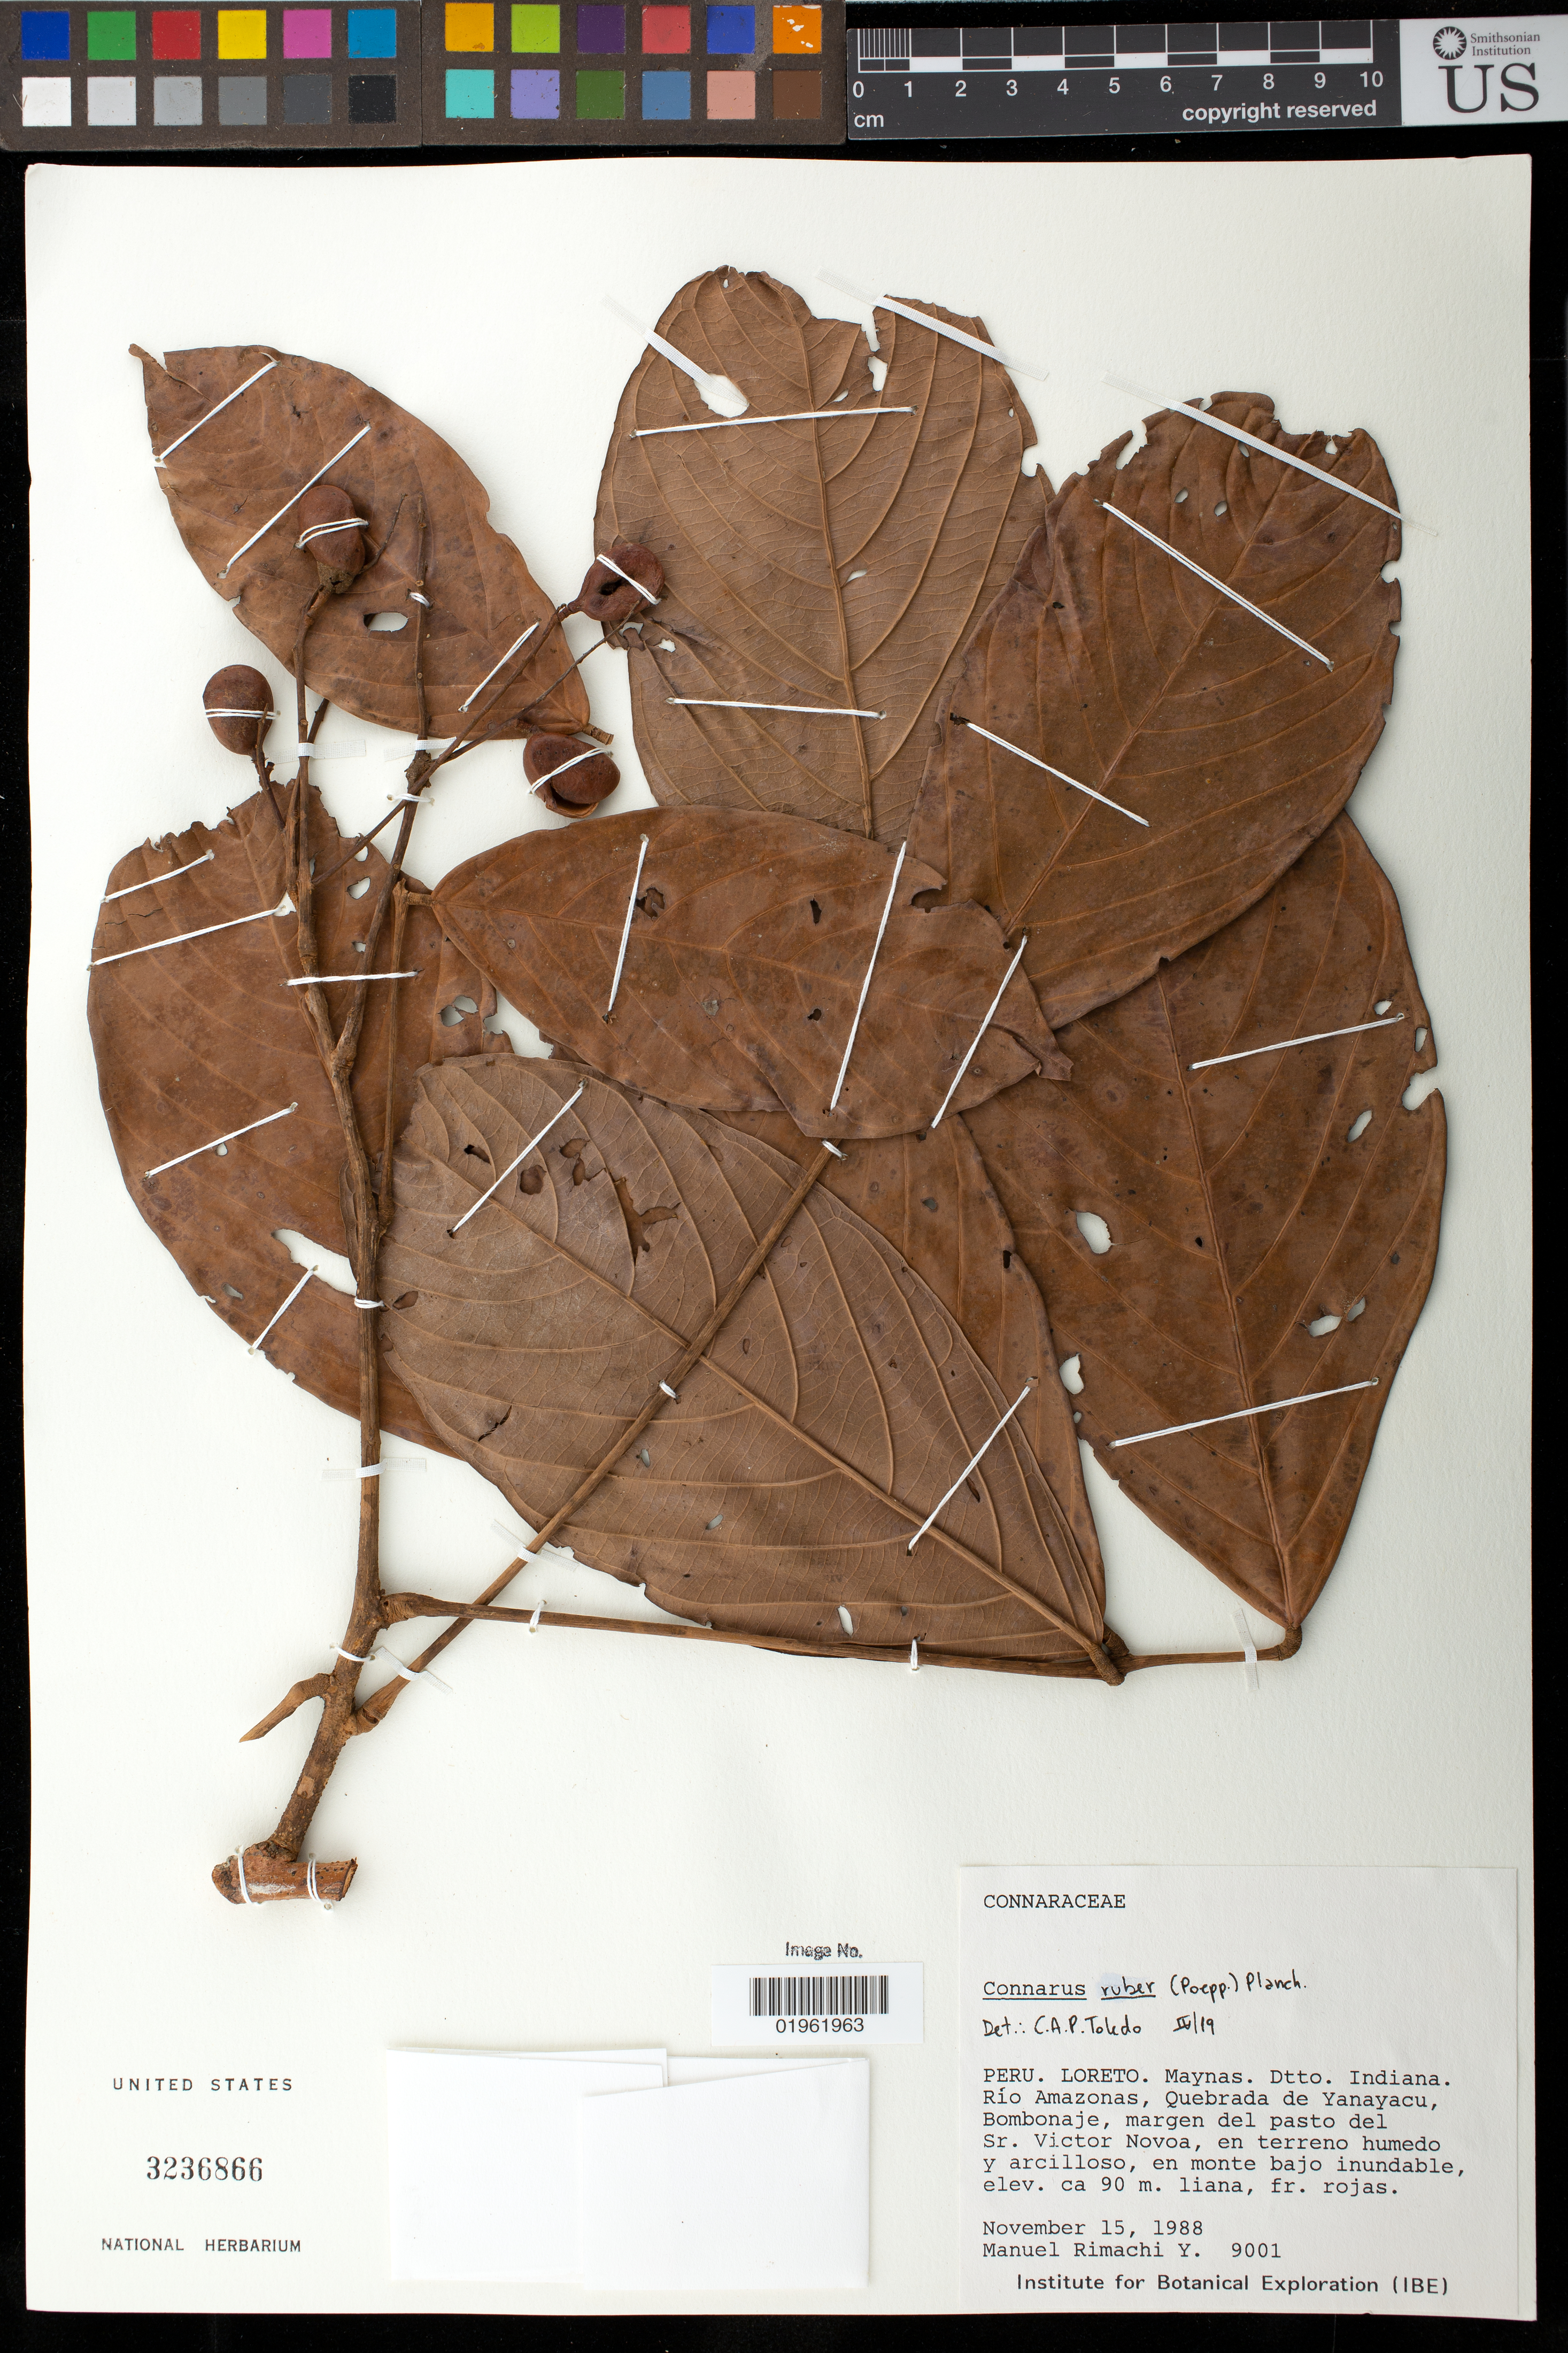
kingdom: Plantae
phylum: Tracheophyta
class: Magnoliopsida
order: Oxalidales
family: Connaraceae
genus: Connarus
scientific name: Connarus ruber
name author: (Poepp. & Endl.) Planch.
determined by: Toledo, Cassio Augusto Patrocinio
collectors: M. Rimachi Y.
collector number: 9001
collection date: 1988-11-15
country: Peru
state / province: Loreto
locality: Maynas, Dtto. Indiana. Rio Amazonas, Quebrada de Yanayacu, Bombonaje, margen del pasto del Sr. Victor Novoa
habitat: In moist and clay terrain, in flooded lowland.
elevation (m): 90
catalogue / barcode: US 3236866